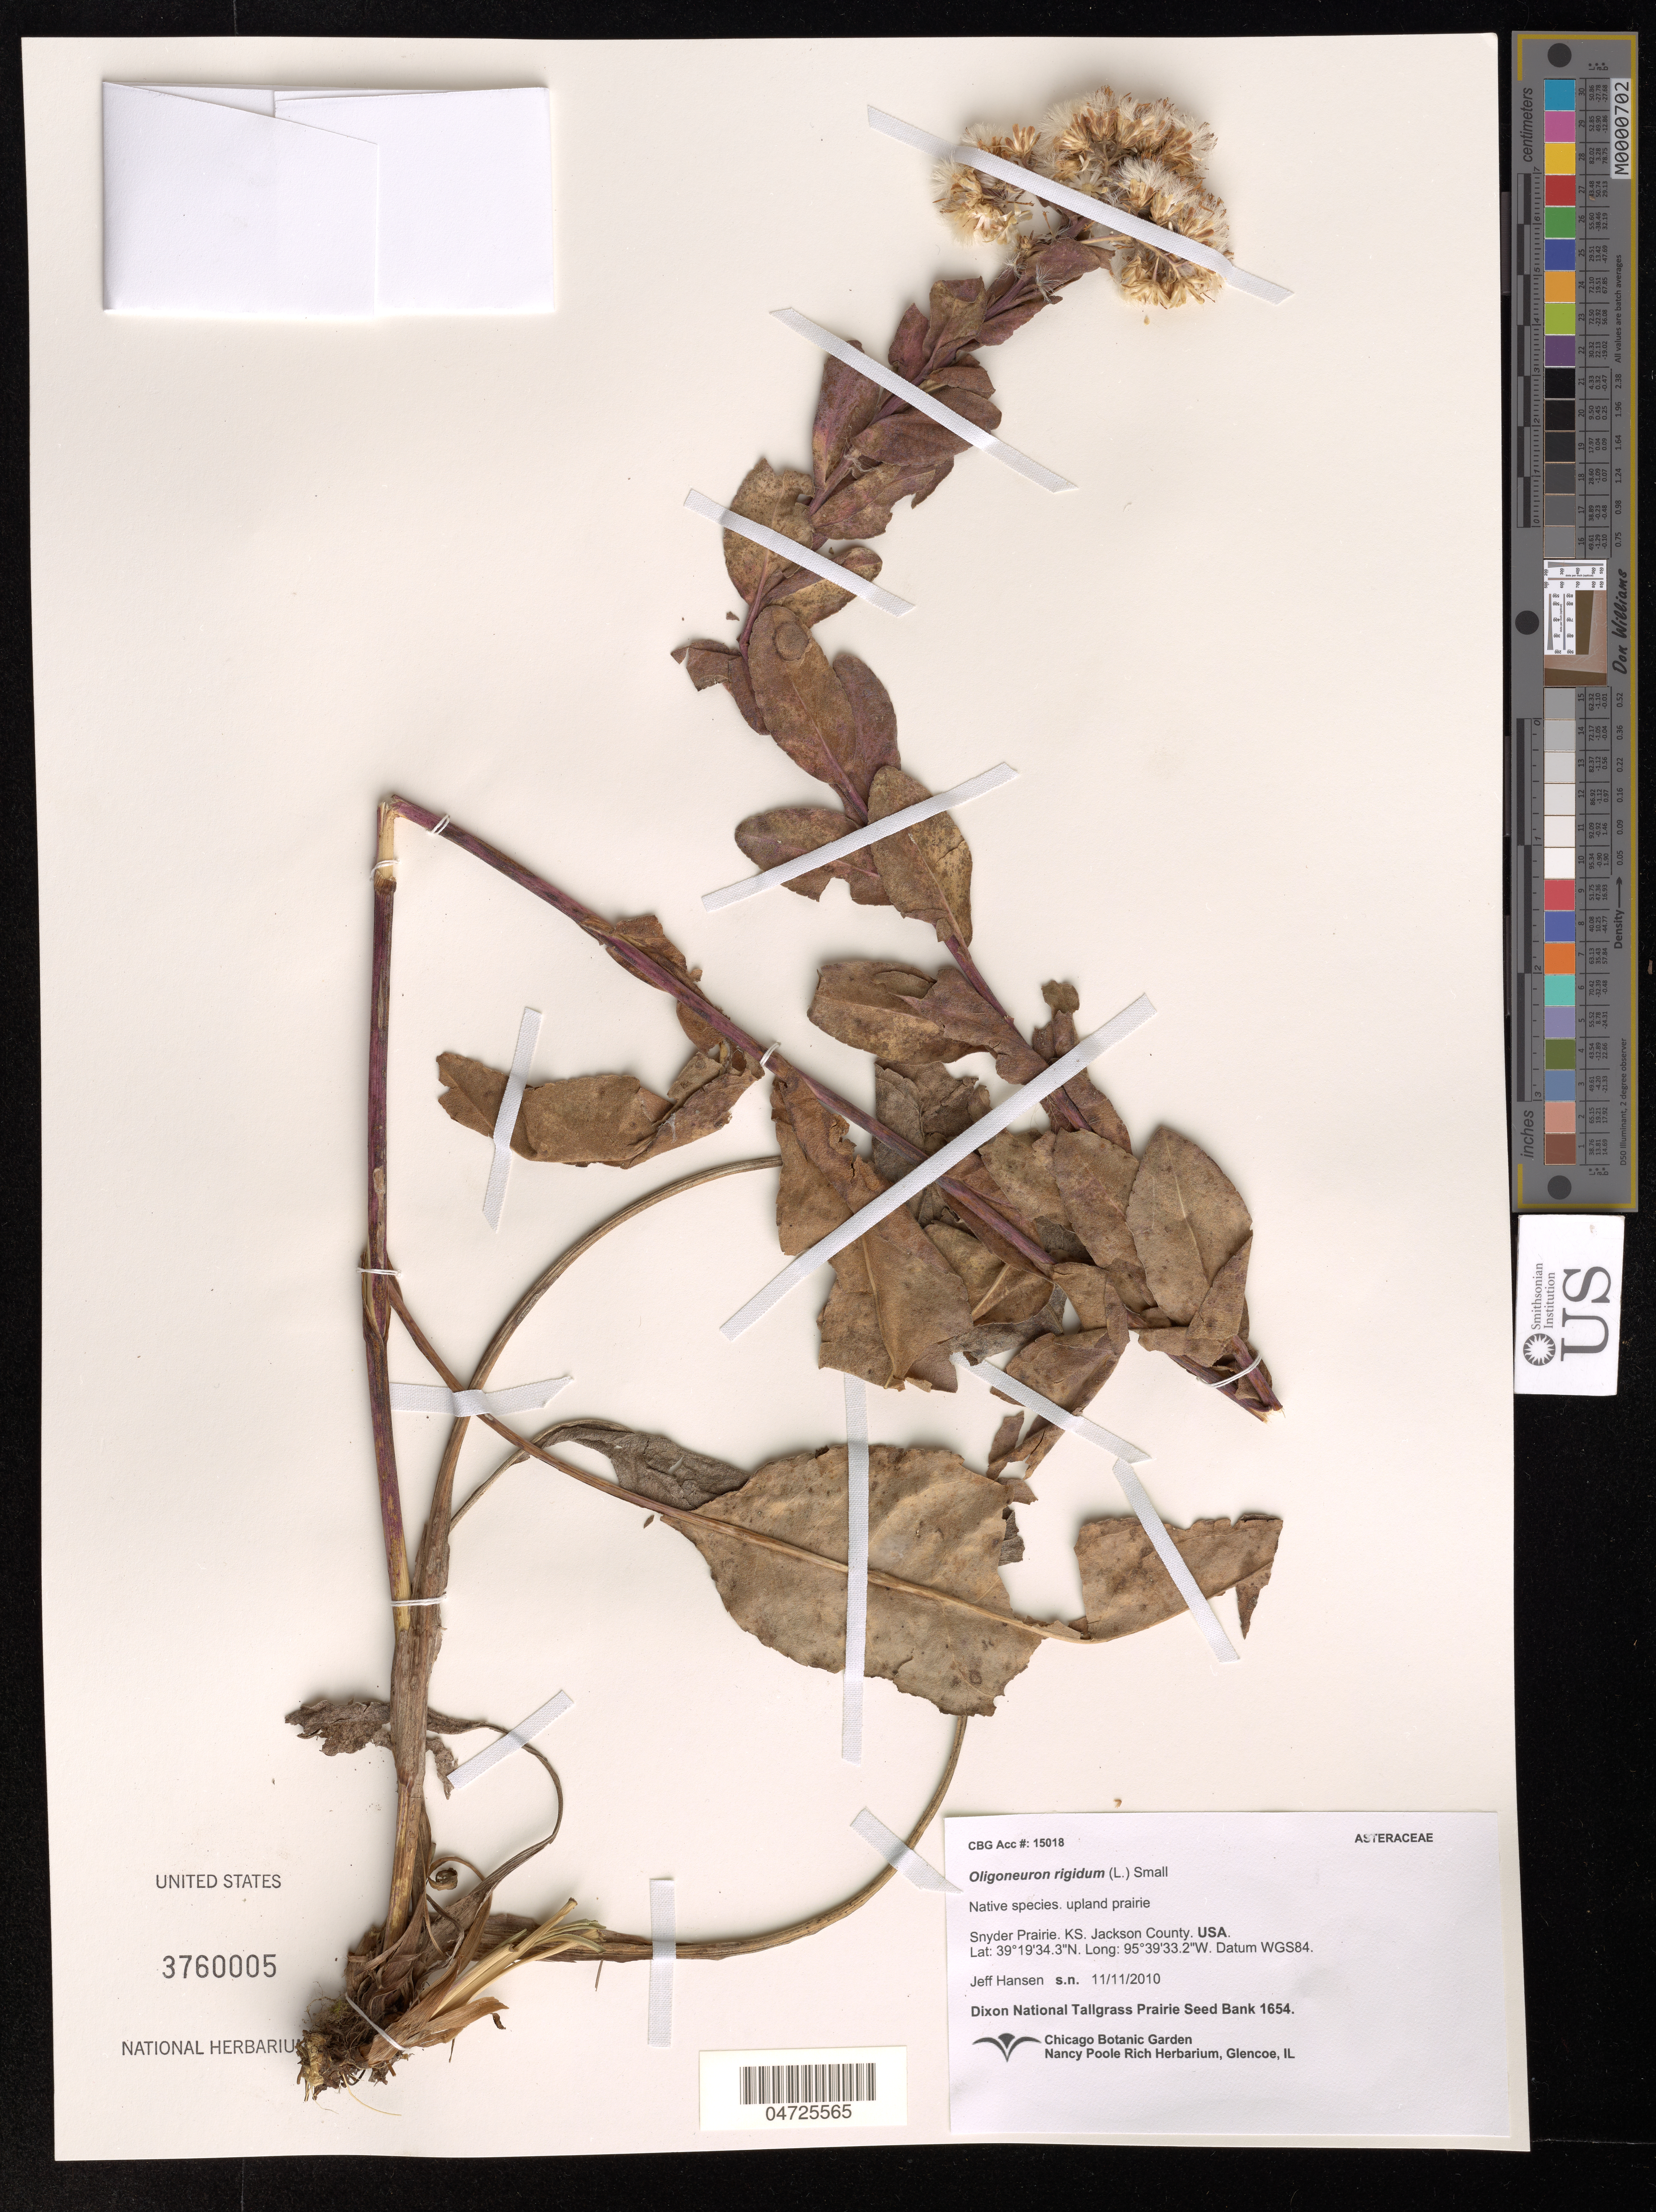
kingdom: Plantae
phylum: Tracheophyta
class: Magnoliopsida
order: Asterales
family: Asteraceae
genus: Oligoneuron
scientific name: Oligoneuron rigidum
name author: (L.) Small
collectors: J. Hansen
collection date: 2010-11-11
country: United States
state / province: Kansas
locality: Snyder Prairie. Jackson County. Datum WGS84.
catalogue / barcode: US 3760005